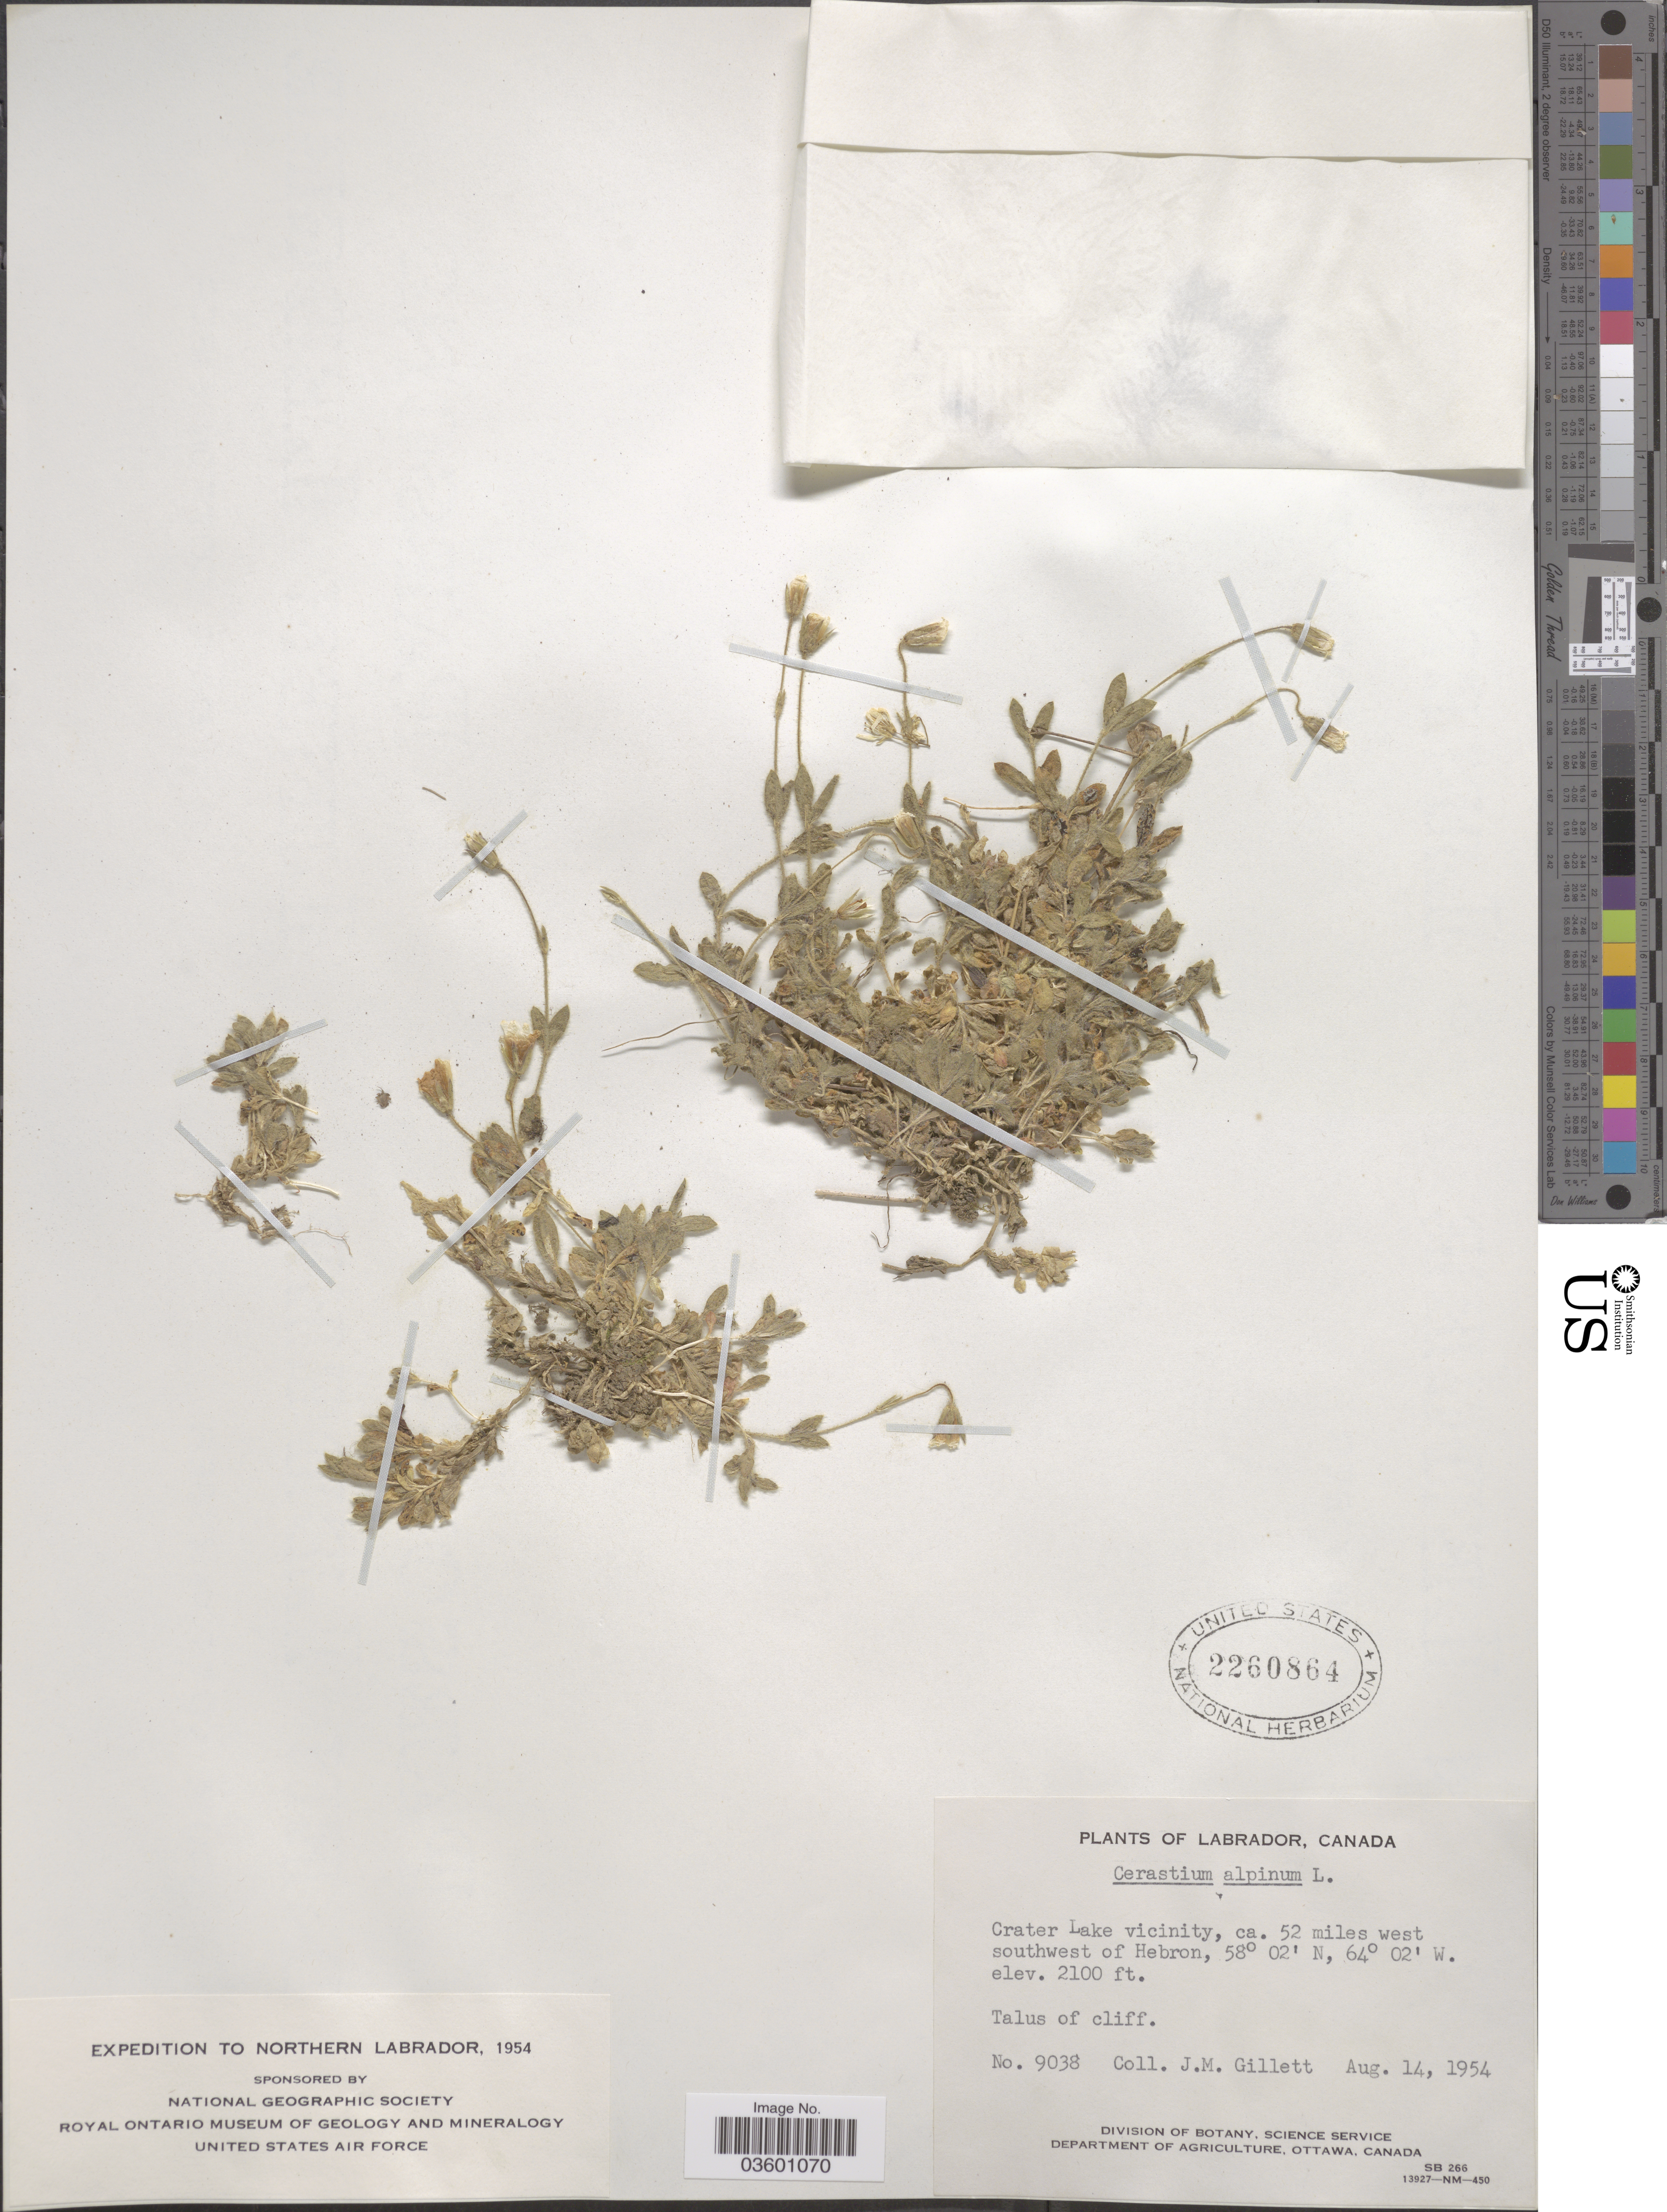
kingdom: Plantae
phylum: Tracheophyta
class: Magnoliopsida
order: Caryophyllales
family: Caryophyllaceae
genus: Cerastium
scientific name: Cerastium alpinum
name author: L.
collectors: J. M. Gillett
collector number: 9038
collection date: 1954-08-14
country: Canada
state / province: Newfoundland and Labrador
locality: Labrador. Crater Lake vicinity, ca. 52 miles west southwest of Hebron. Northern Labrador.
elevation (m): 640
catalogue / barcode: US 2260864